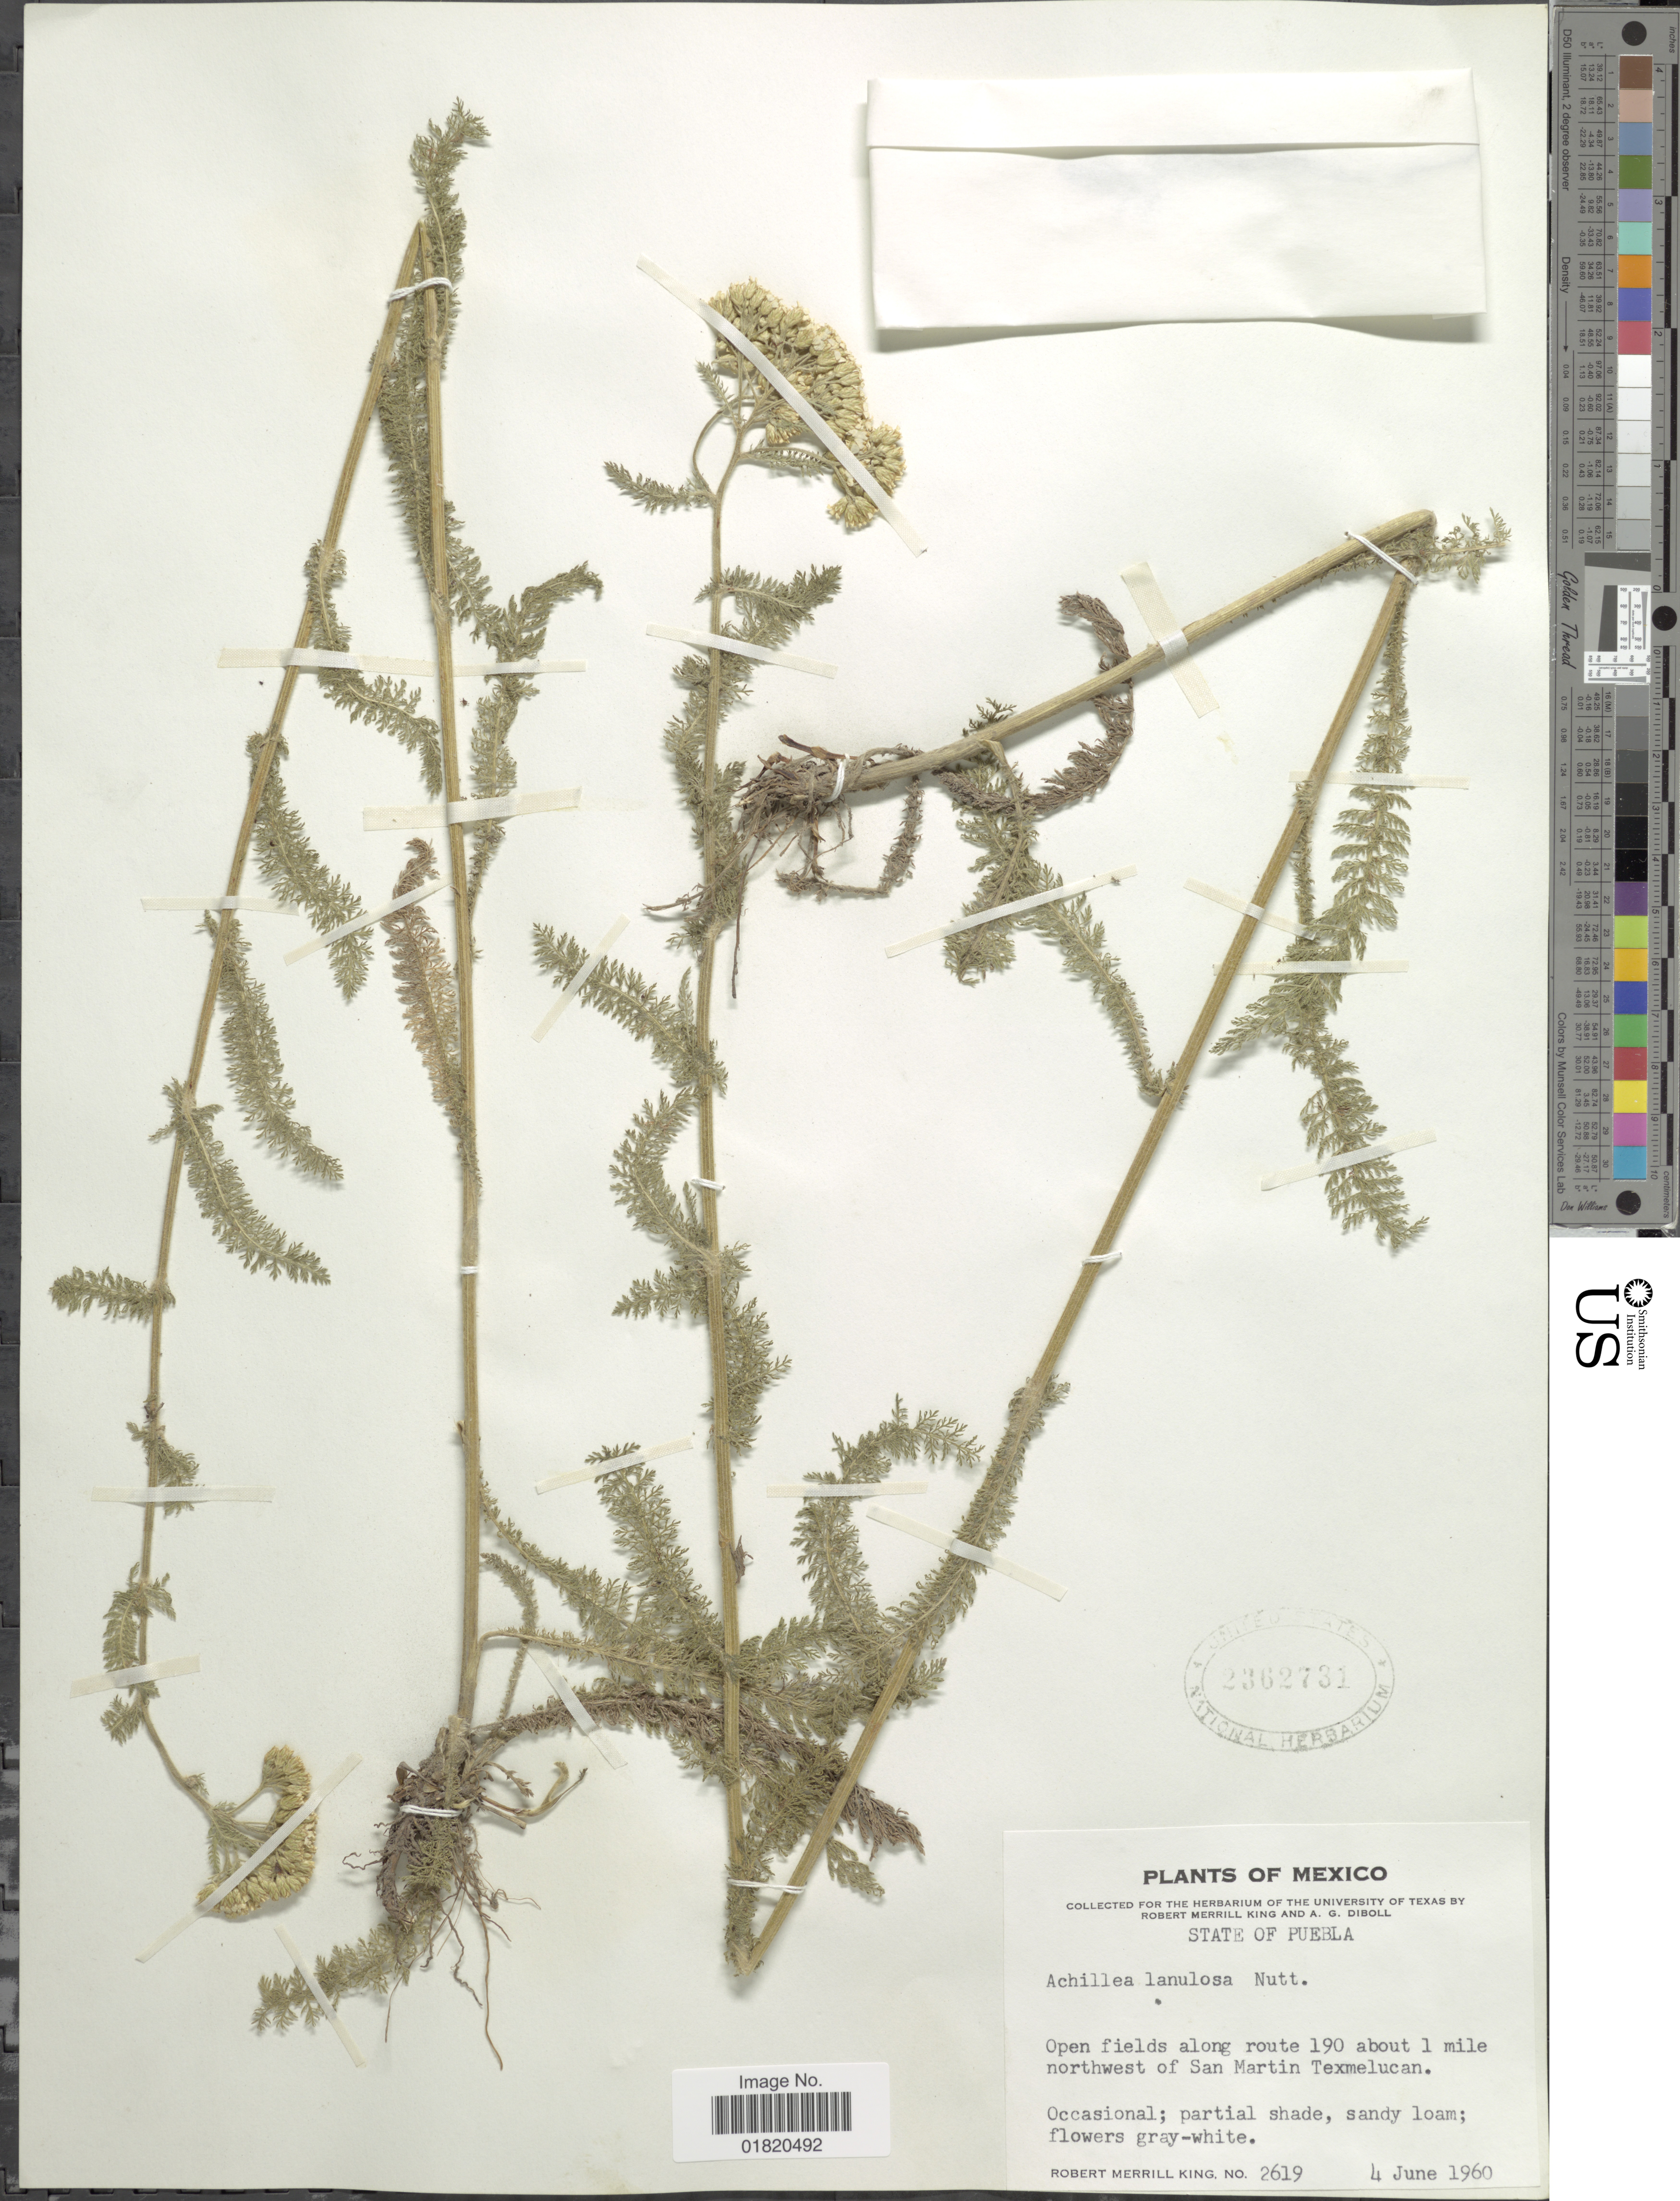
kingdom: Plantae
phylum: Tracheophyta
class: Magnoliopsida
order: Asterales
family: Asteraceae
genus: Achillea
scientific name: Achillea lanulosa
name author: Nutt.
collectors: R. M. King & A. Diboll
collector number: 2619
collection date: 1960-06-04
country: Mexico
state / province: Puebla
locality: Along route 190 about 1 mile northwest of San Martin Texmelucan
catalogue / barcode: US 2362731